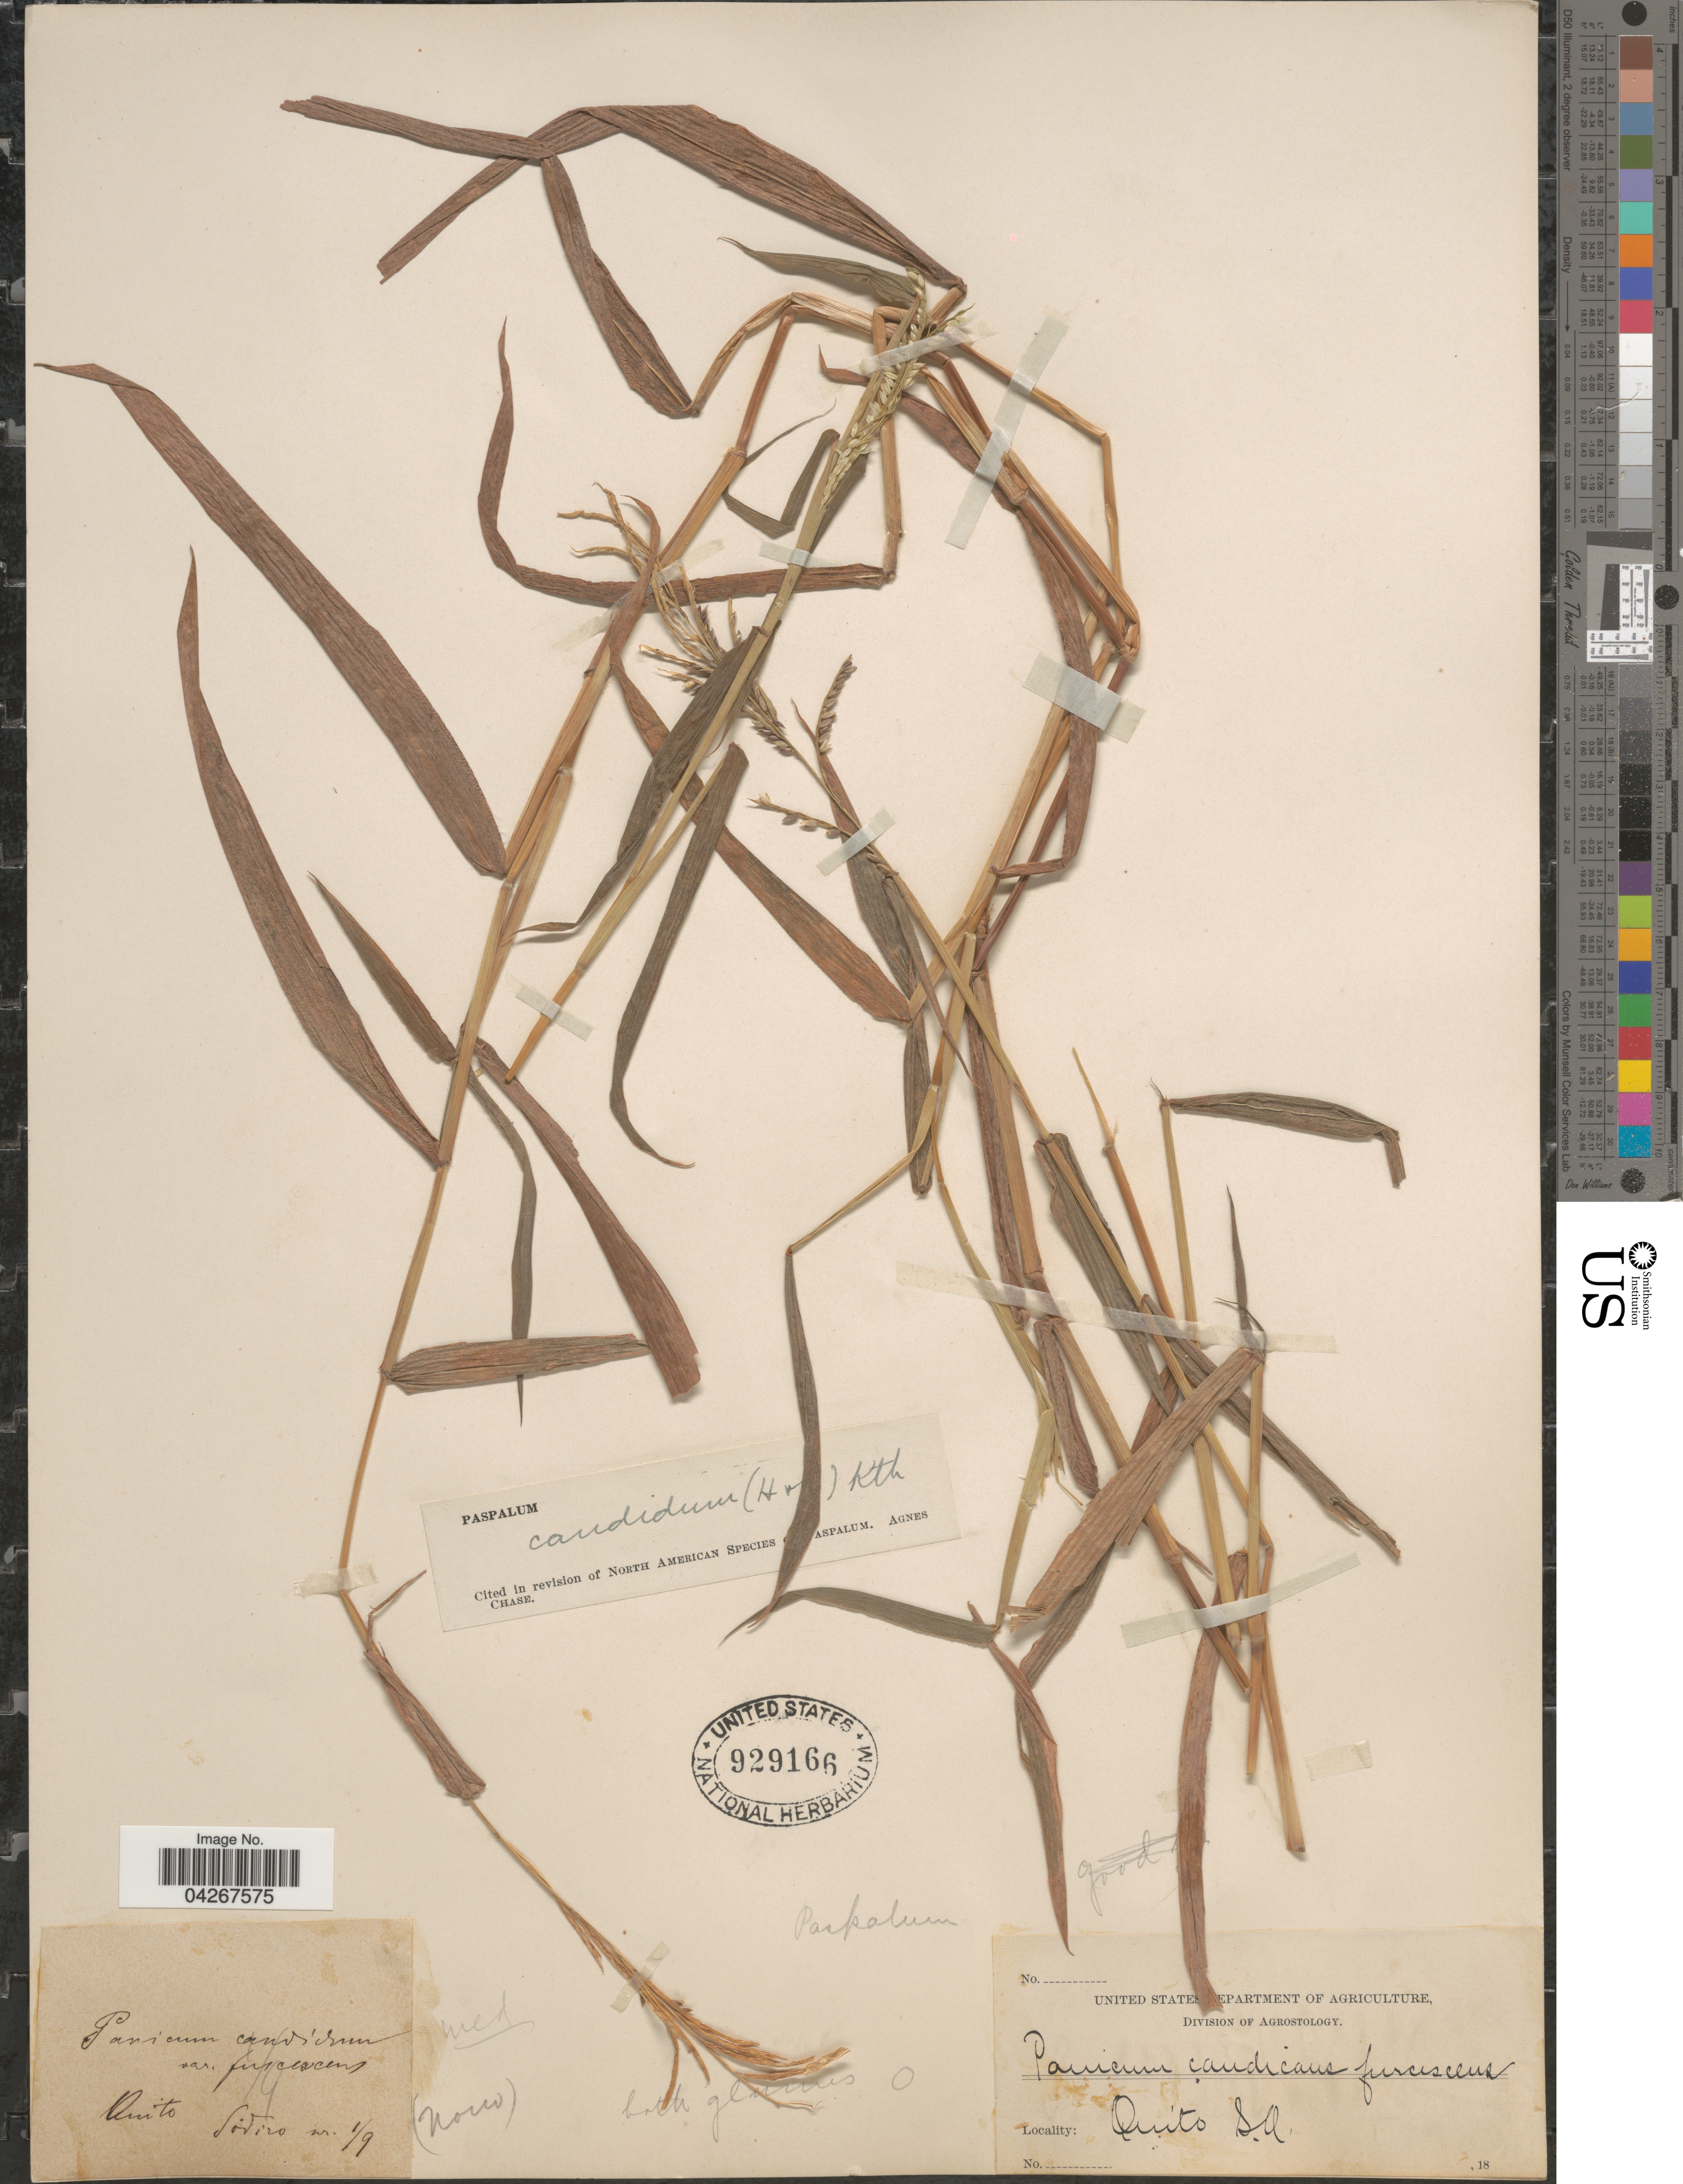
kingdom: Plantae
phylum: Tracheophyta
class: Liliopsida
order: Poales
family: Poaceae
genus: Paspalum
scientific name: Paspalum candidum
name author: (Humb. & Bonpl. ex Fleugge) Kunth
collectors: Sodiro, --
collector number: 1/9?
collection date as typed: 18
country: Peru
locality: Quito S.A.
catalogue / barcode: US 929166